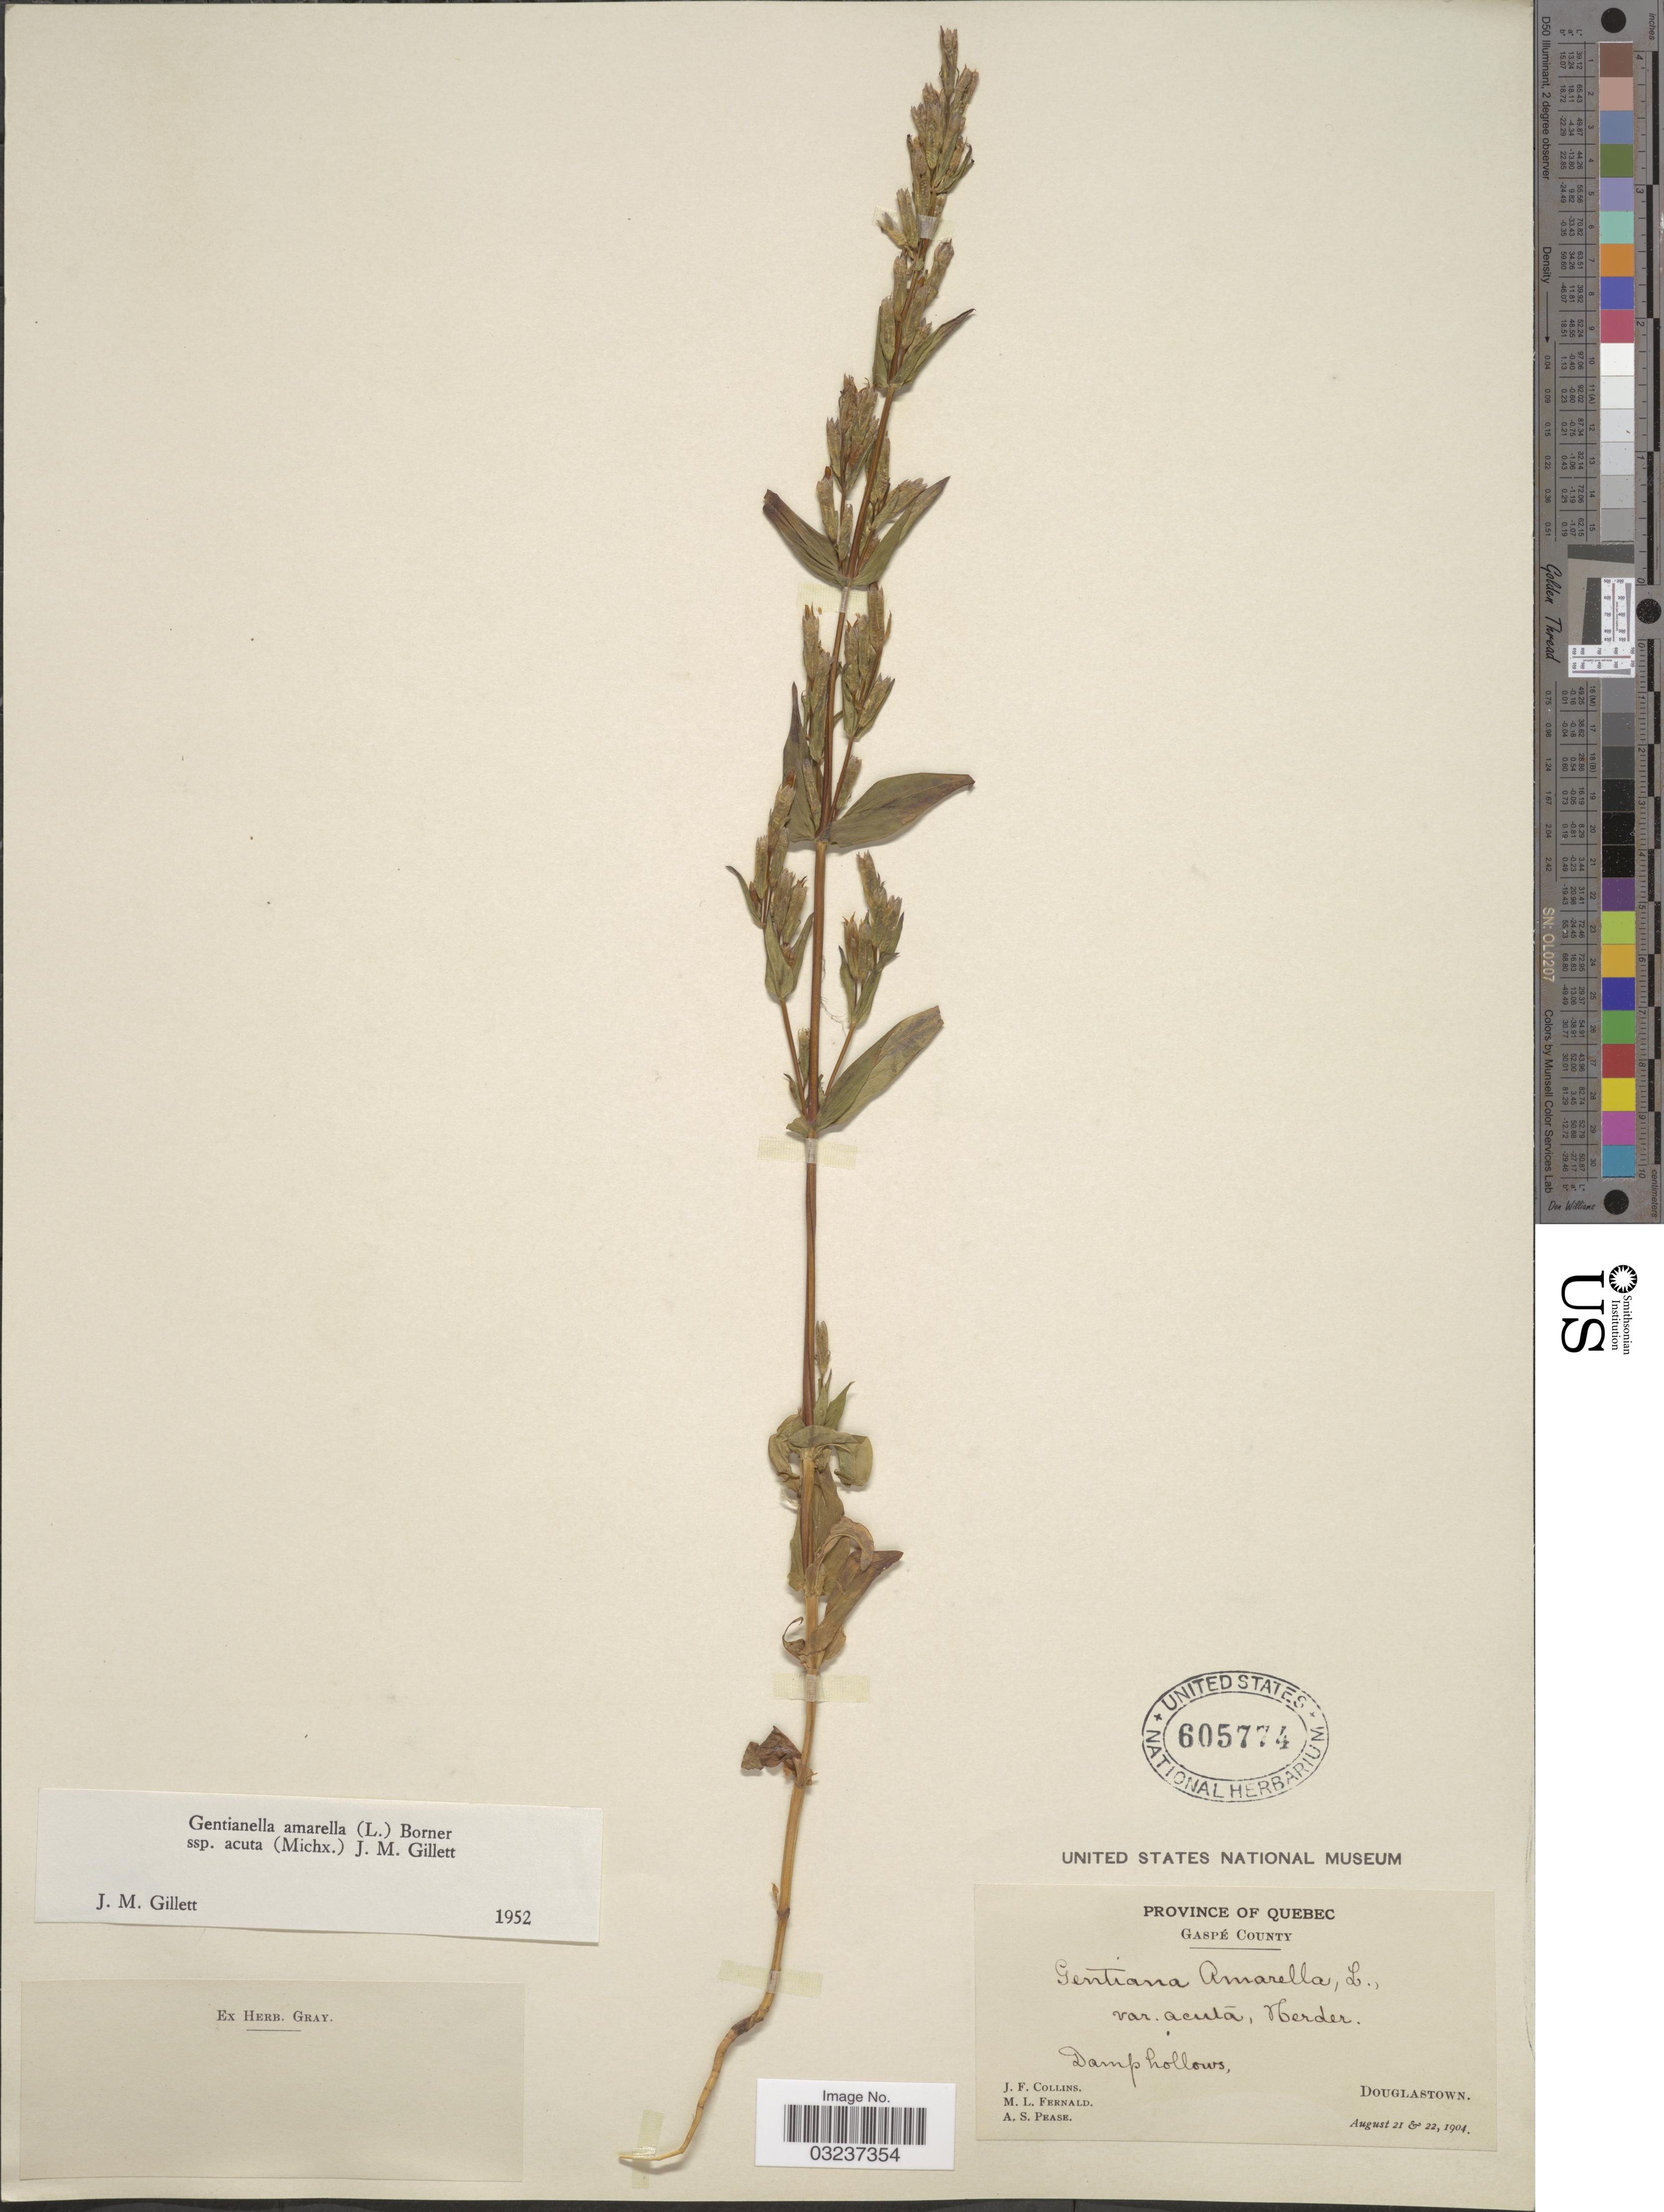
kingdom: Plantae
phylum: Tracheophyta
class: Magnoliopsida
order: Gentianales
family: Gentianaceae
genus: Gentianella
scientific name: Gentianella amarella subsp. acuta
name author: (Michx.) J.M. Gillett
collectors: J. Collins, M. L. Fernald & A. S. Pease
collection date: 1904-08-21/1904-08-22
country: Canada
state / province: Quebec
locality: Gaspé County. Douglastown.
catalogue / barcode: US 605774